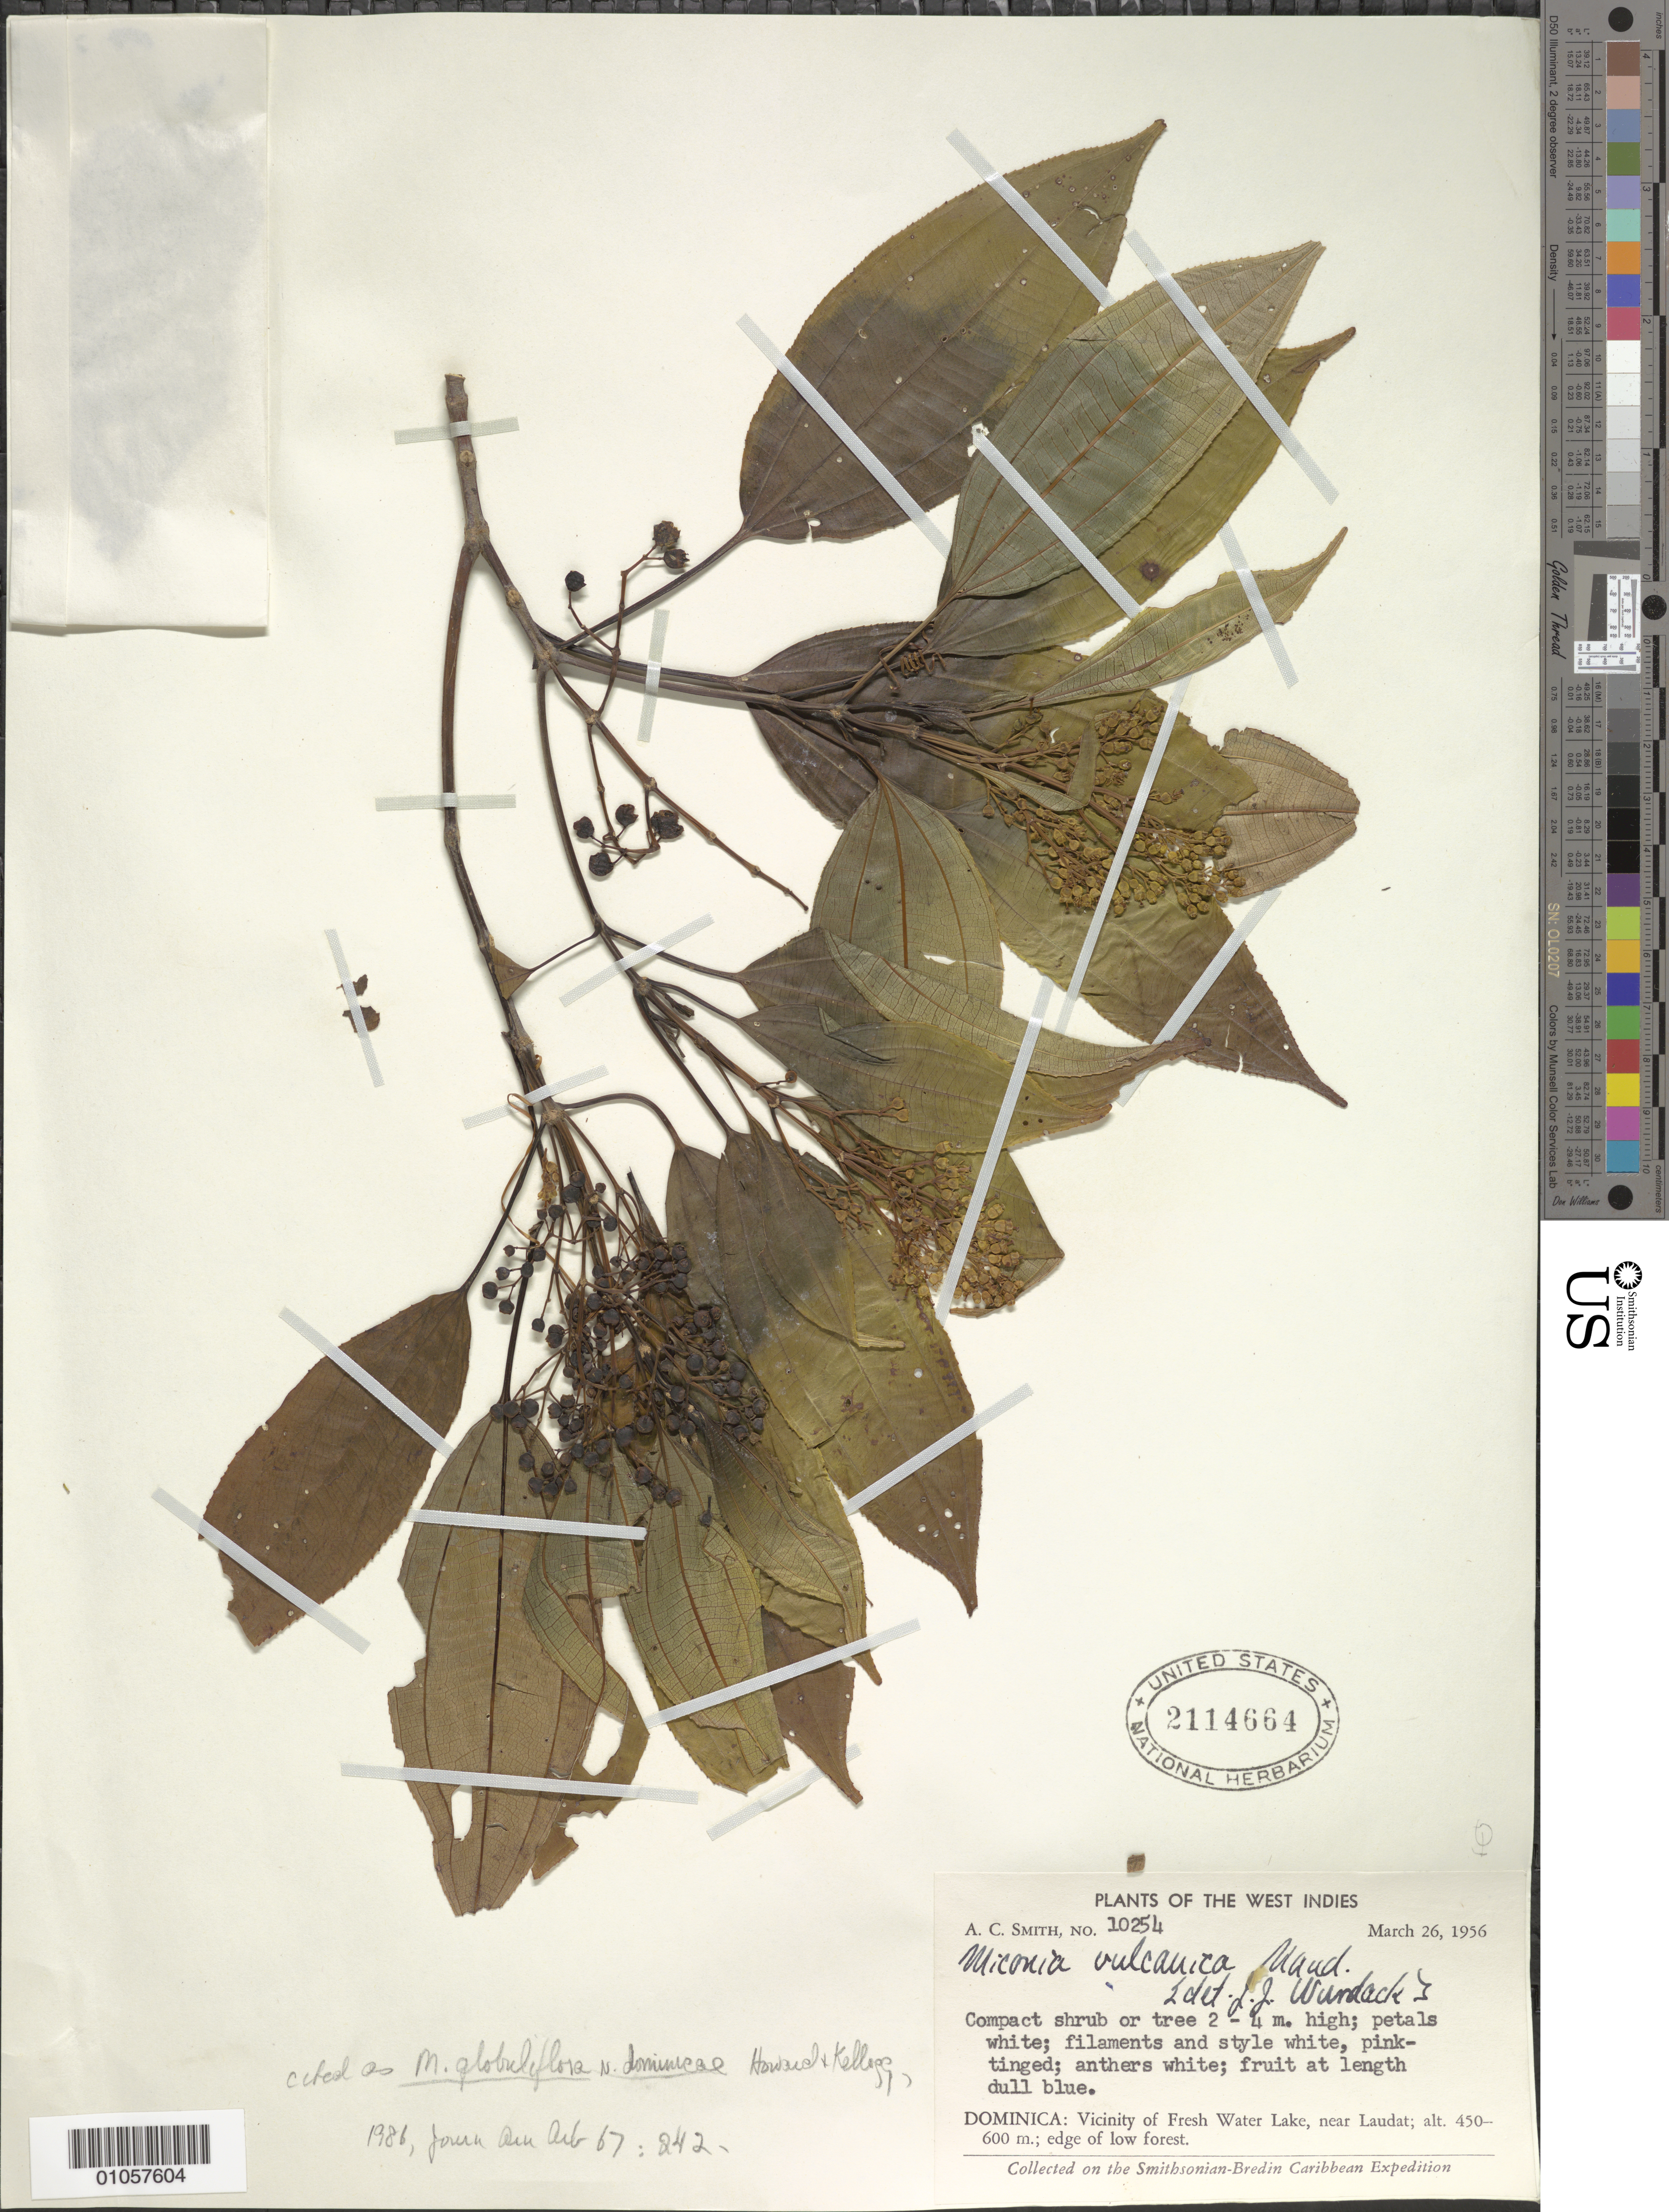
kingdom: Plantae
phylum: Tracheophyta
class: Magnoliopsida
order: Myrtales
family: Melastomataceae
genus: Miconia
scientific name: Miconia globuliflora var. dominicae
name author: R.A. Howard & E.A. Kellogg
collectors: A. C. Smith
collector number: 10254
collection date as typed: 26 Mar 1956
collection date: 1956-03-26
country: Dominica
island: Dominica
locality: Fresh Water Lake vicinity, near Laudat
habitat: Edge of low forest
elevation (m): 450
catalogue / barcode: US 2114664